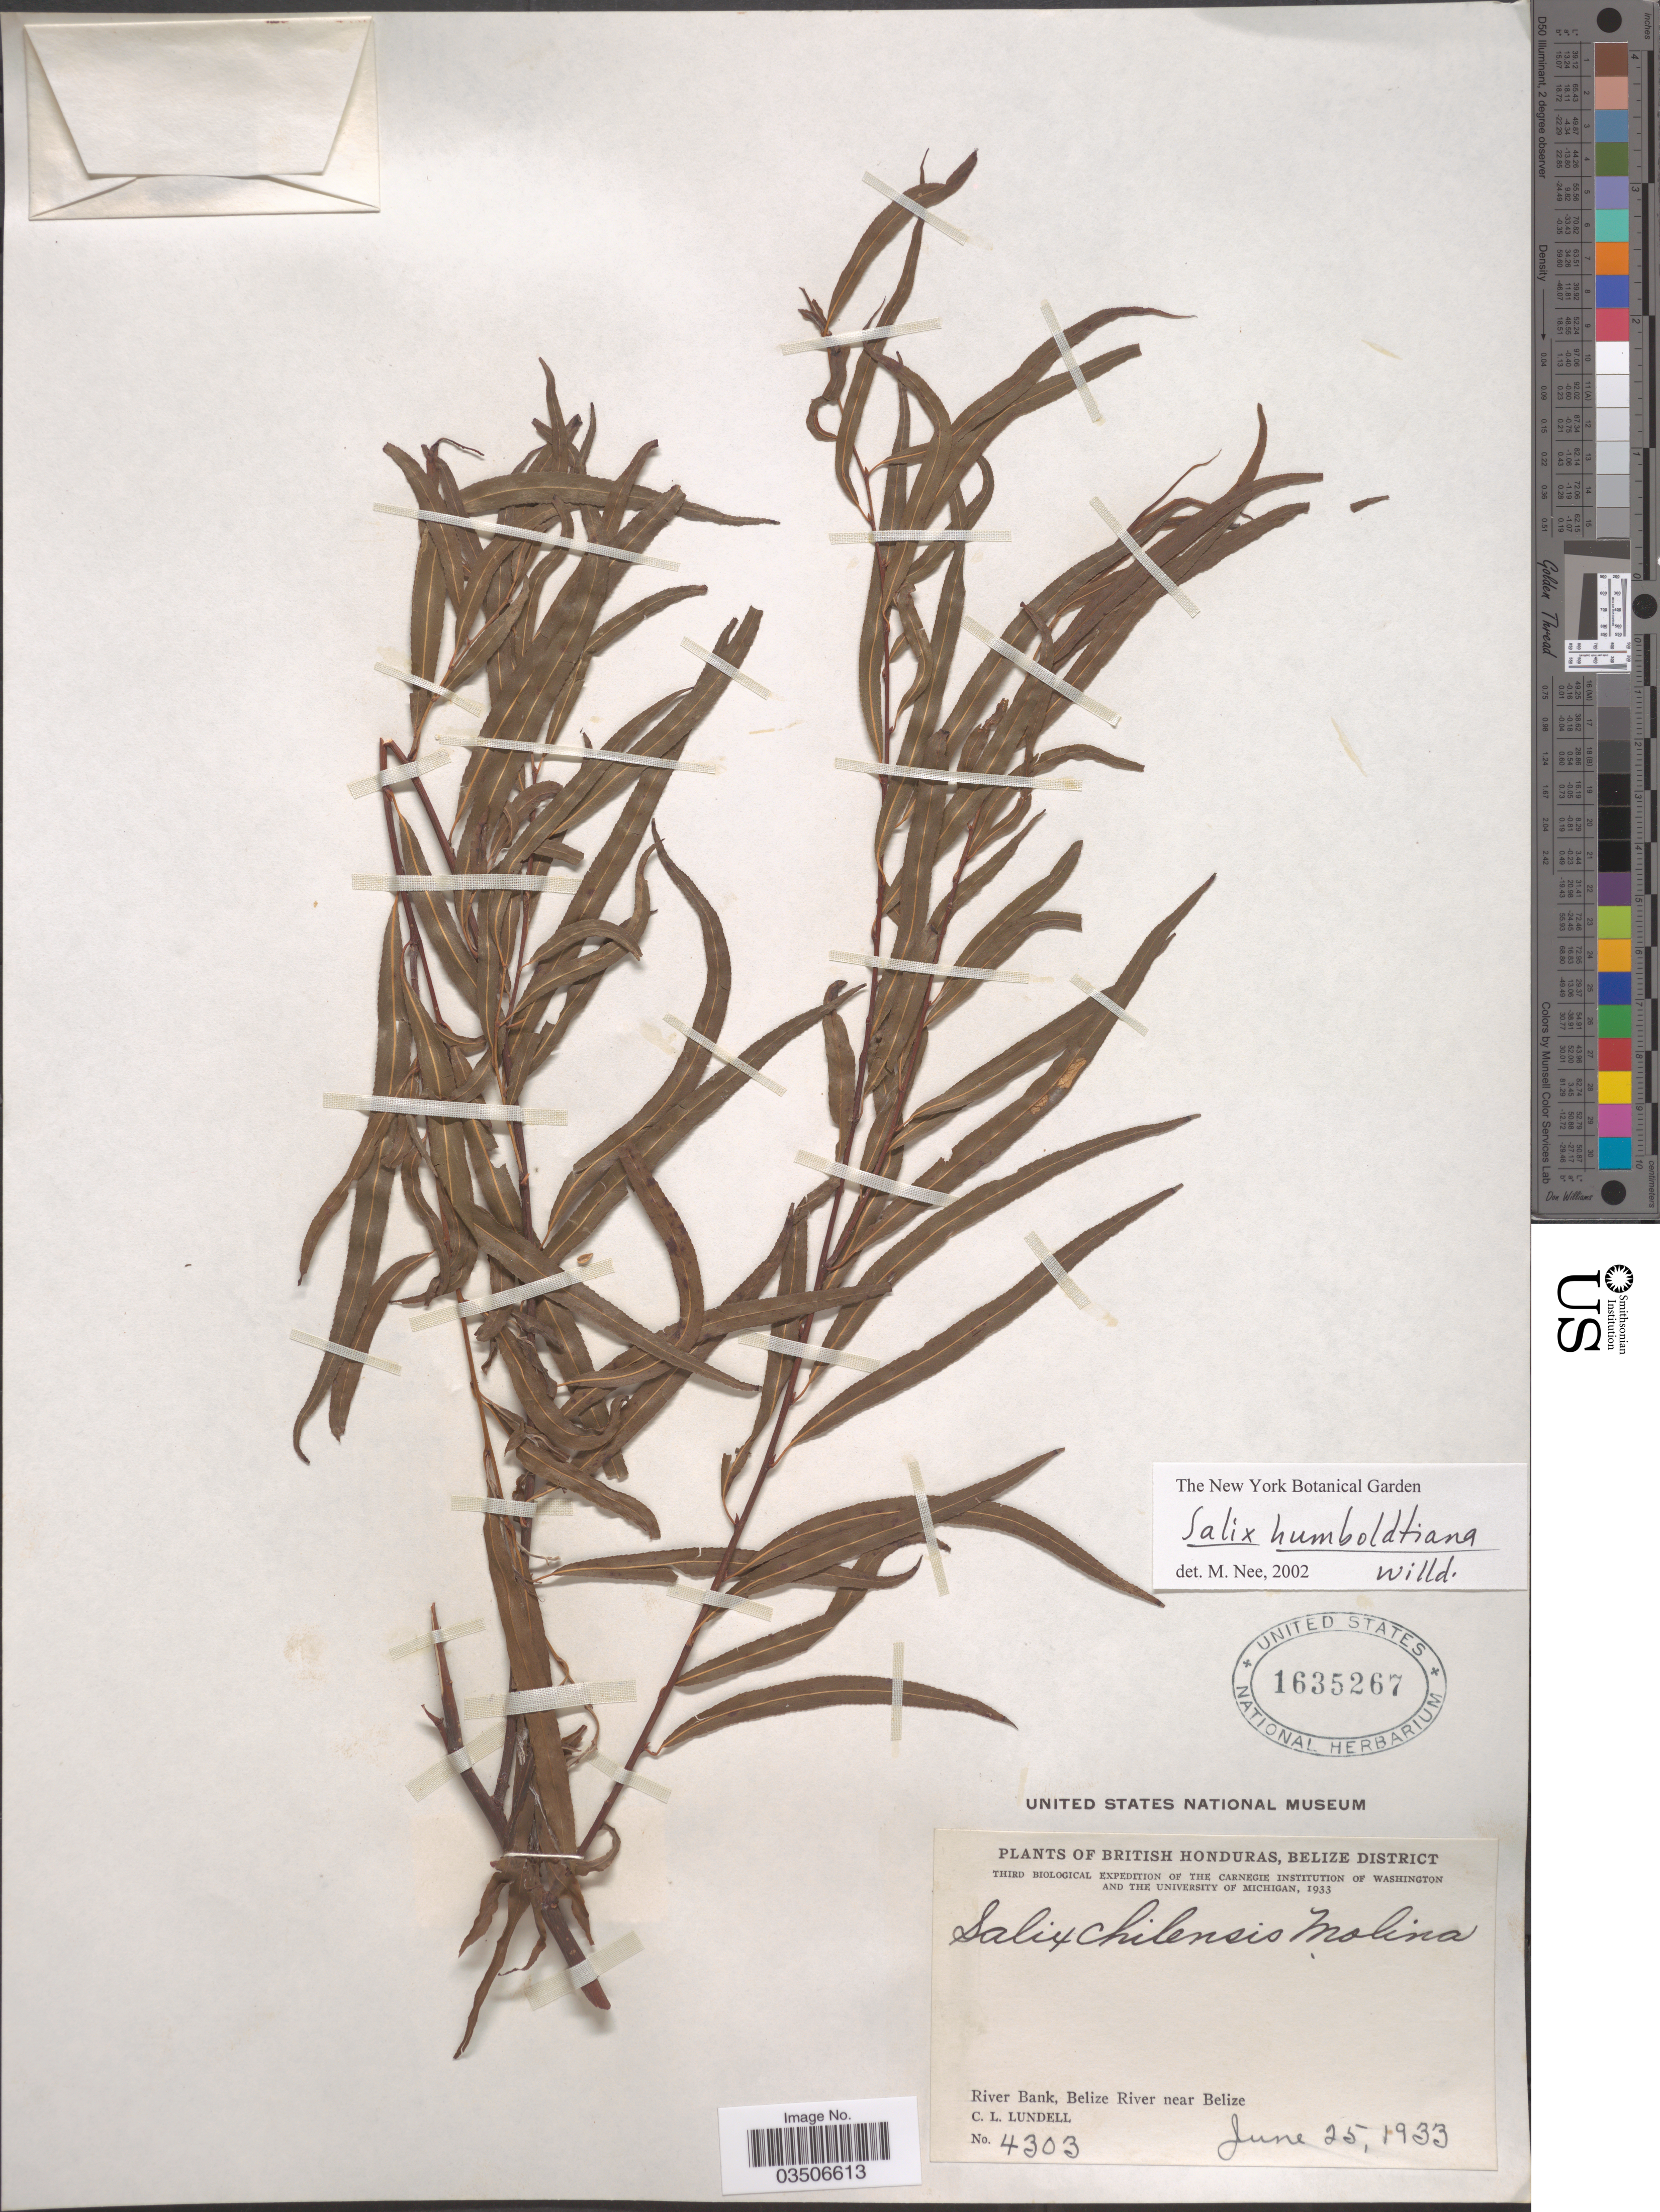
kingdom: Plantae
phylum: Tracheophyta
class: Magnoliopsida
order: Malpighiales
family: Salicaceae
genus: Salix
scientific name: Salix humboldtiana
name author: Willd.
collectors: C. L. Lundell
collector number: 4303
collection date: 1933-06-25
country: Belize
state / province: Belize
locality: British Honduras, Belize District. River Bank, Belize River near Belize.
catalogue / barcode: US 1635267